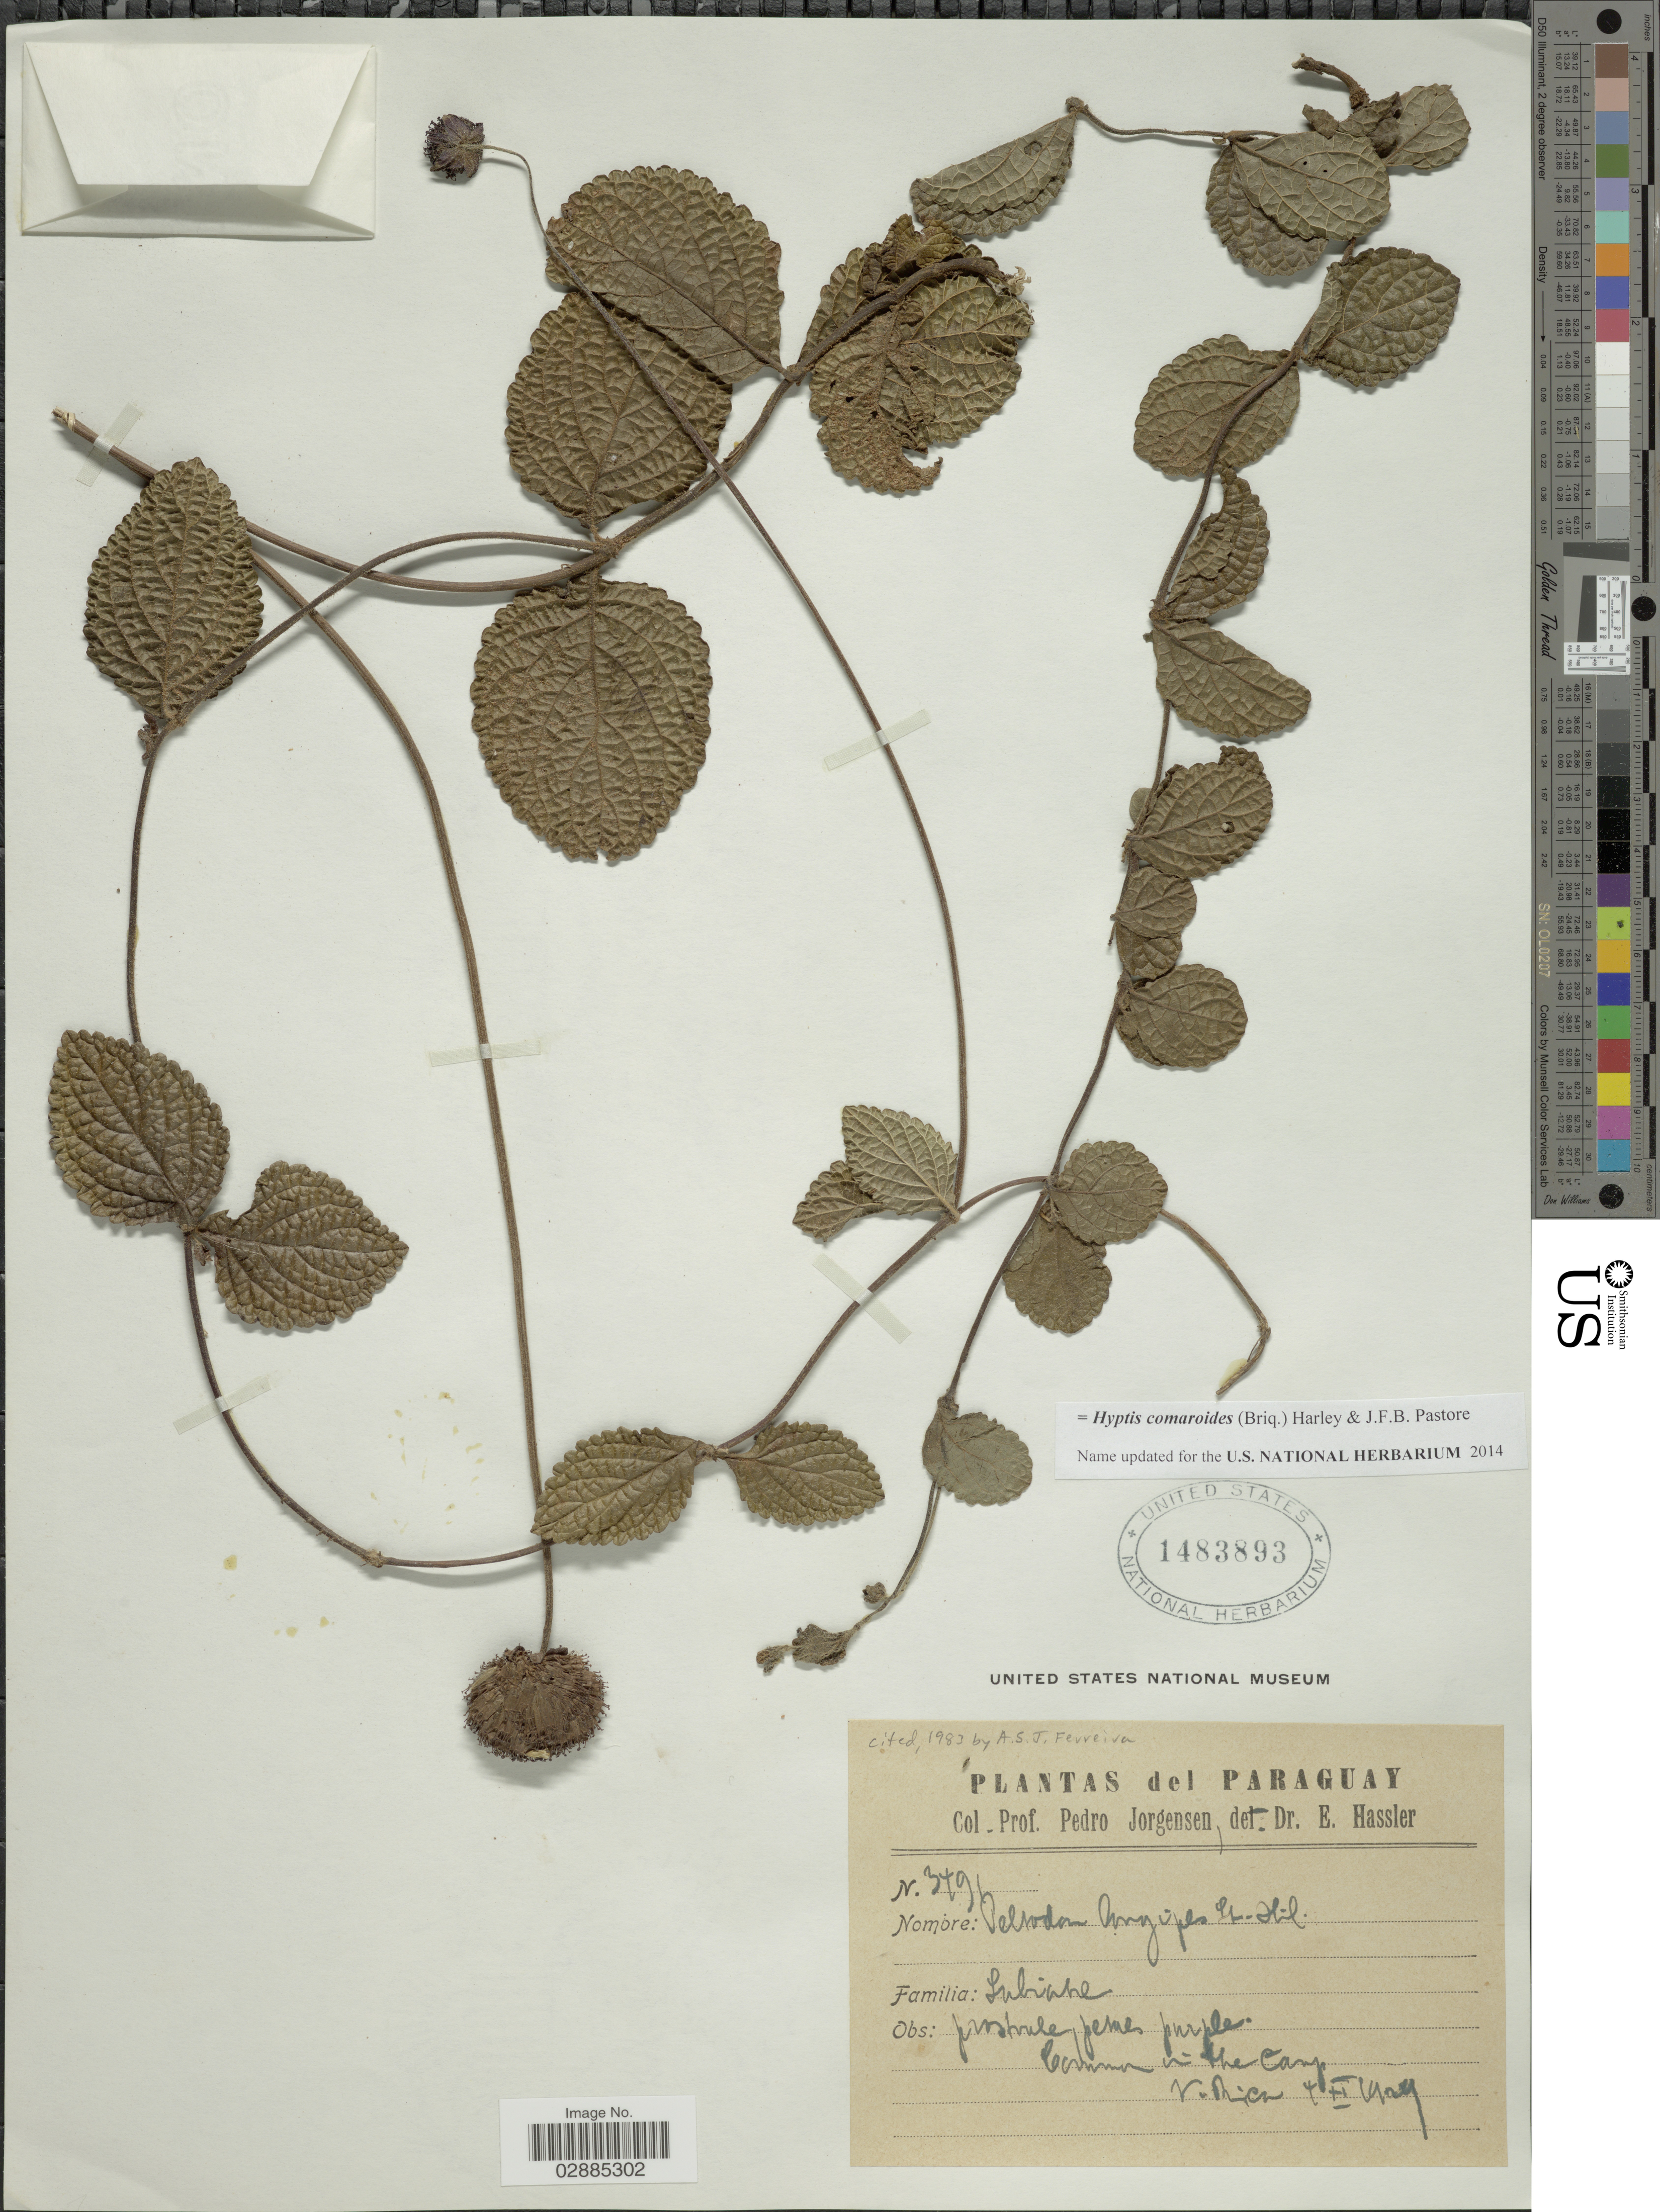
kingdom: Plantae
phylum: Tracheophyta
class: Magnoliopsida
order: Lamiales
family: Lamiaceae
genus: Hyptis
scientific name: Hyptis comaroides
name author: (Briq.) Harley & J.F.B. Pastore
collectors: P. Jörgensen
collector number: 349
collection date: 1929-11-04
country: Paraguay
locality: Common in the camp. V.Rica. [interpreted]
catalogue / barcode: US 1483893